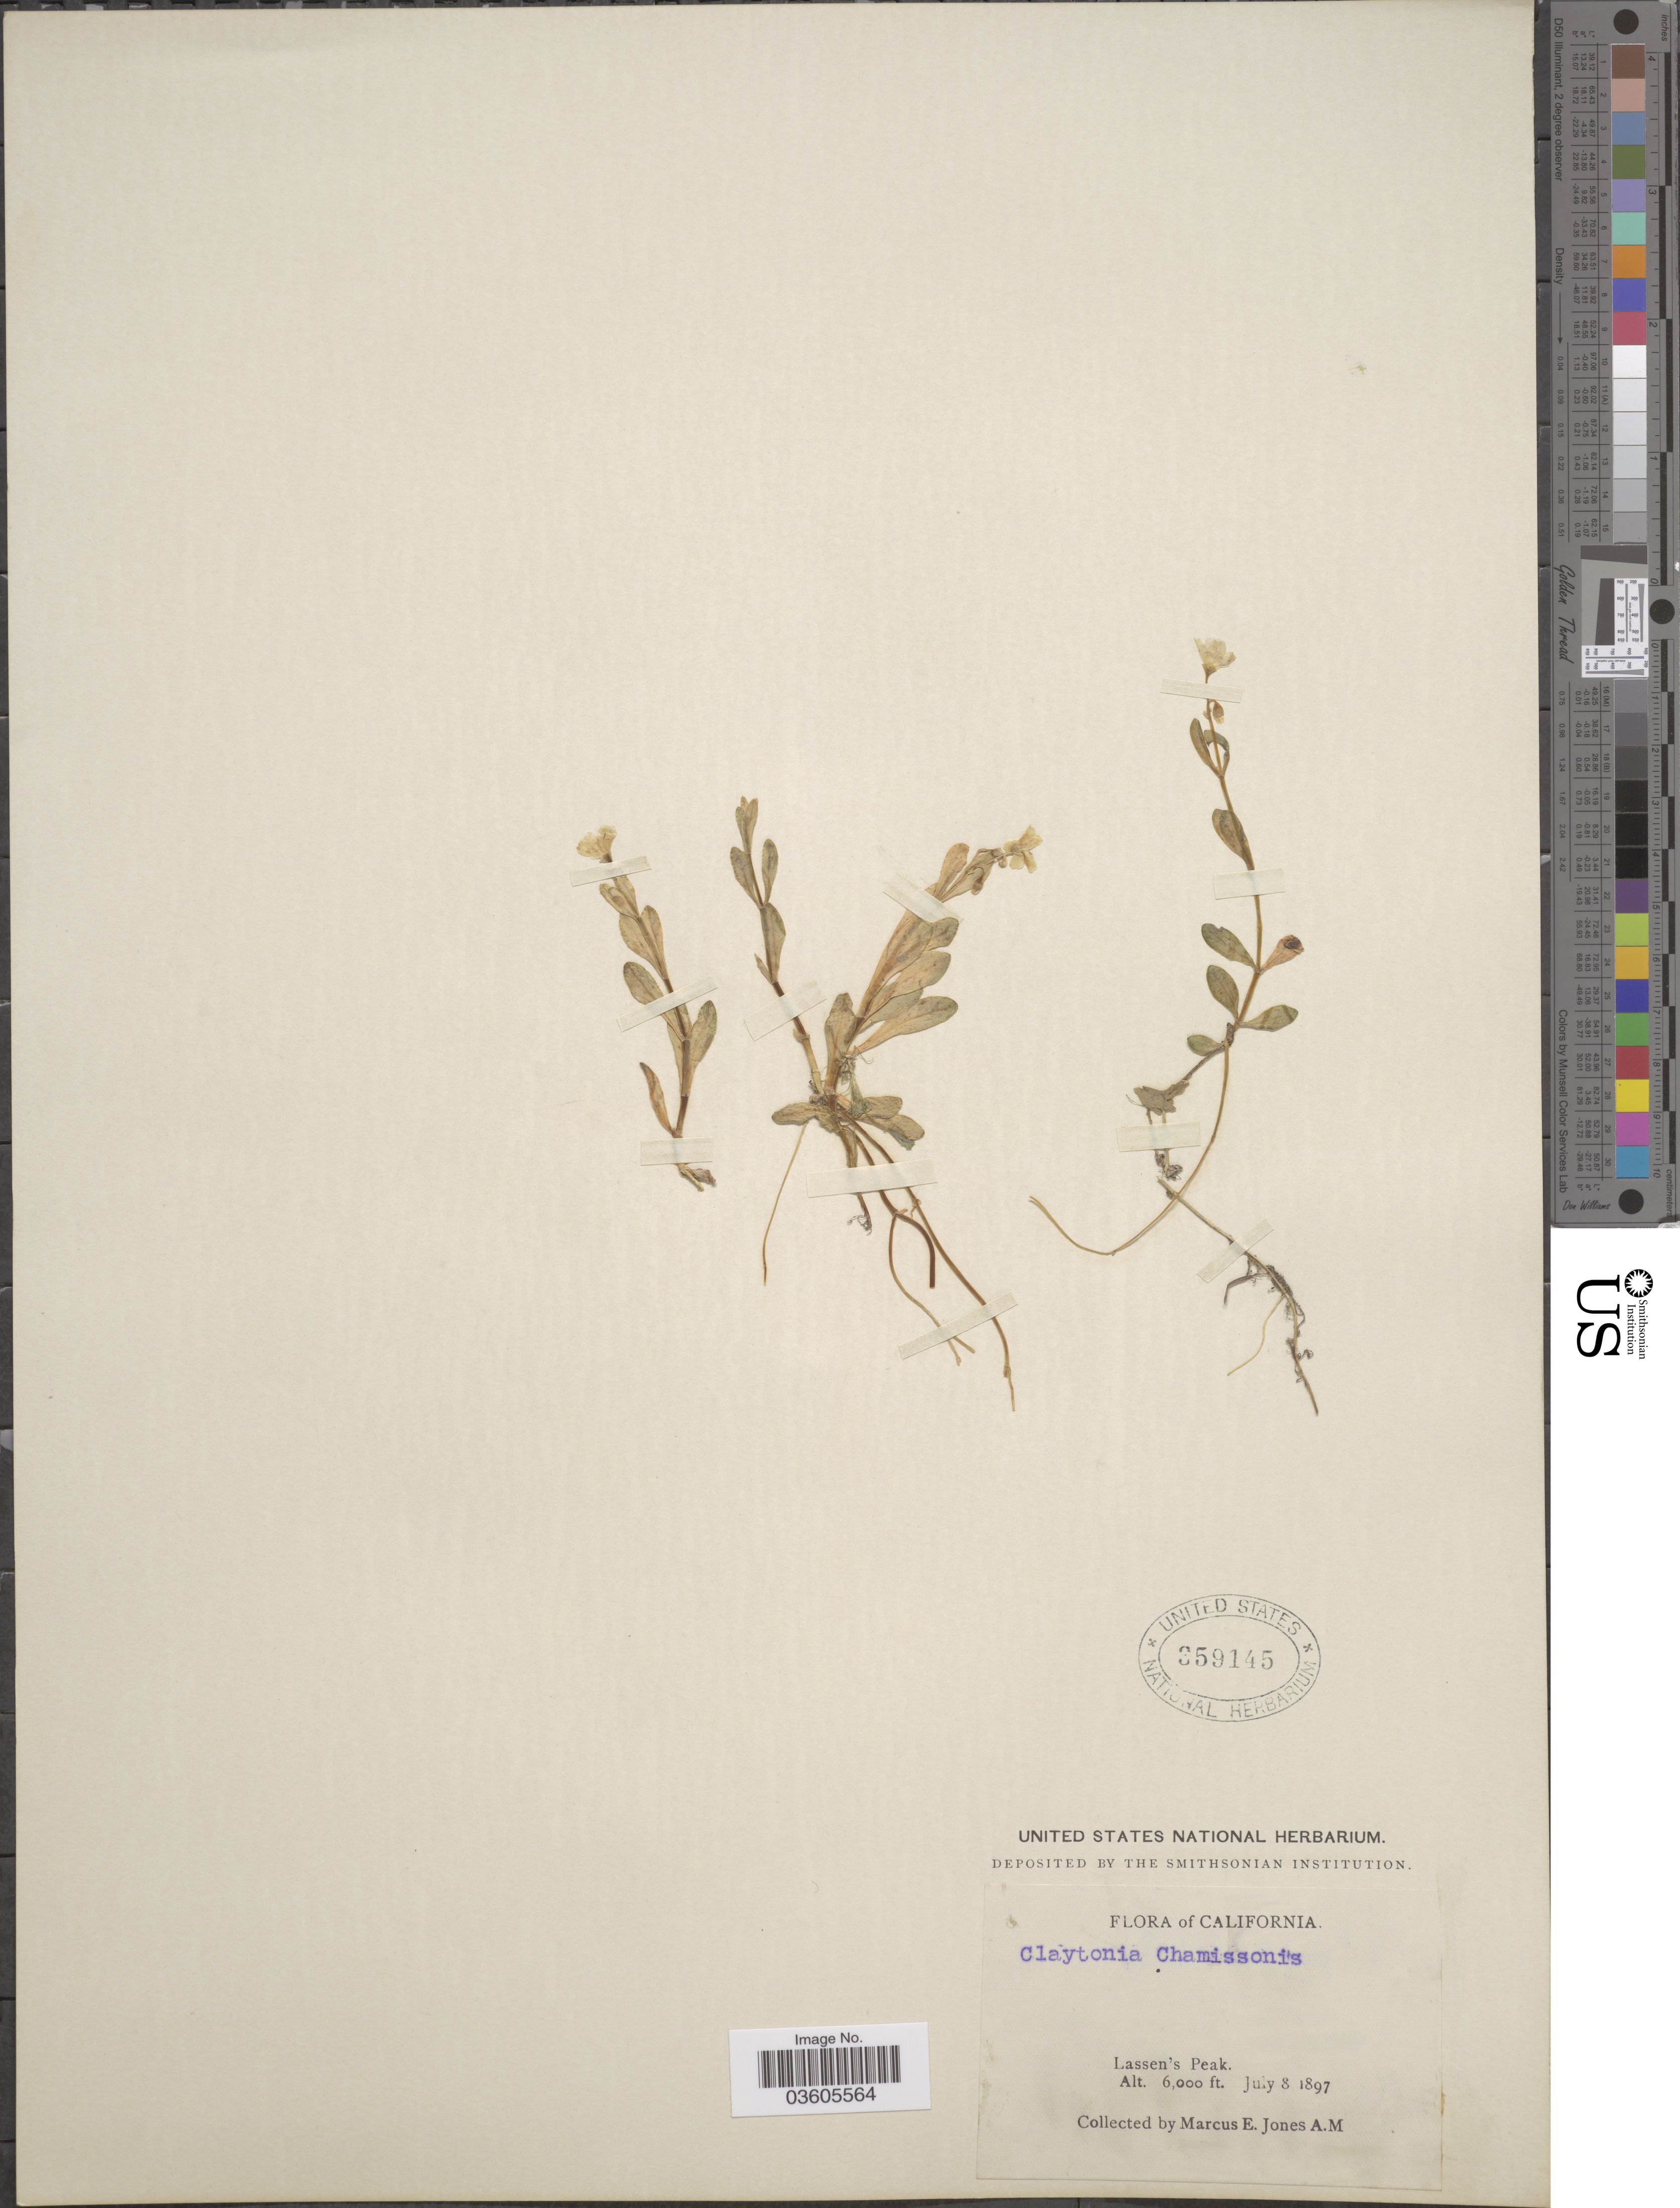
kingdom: Plantae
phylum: Tracheophyta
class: Magnoliopsida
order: Caryophyllales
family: Montiaceae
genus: Montia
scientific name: Montia chamissoi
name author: (Ledeb. ex Spreng.) Greene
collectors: M. E. Jones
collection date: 1897-07-08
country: United States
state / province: California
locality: Lassen's Peak.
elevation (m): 1829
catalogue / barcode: US 359145